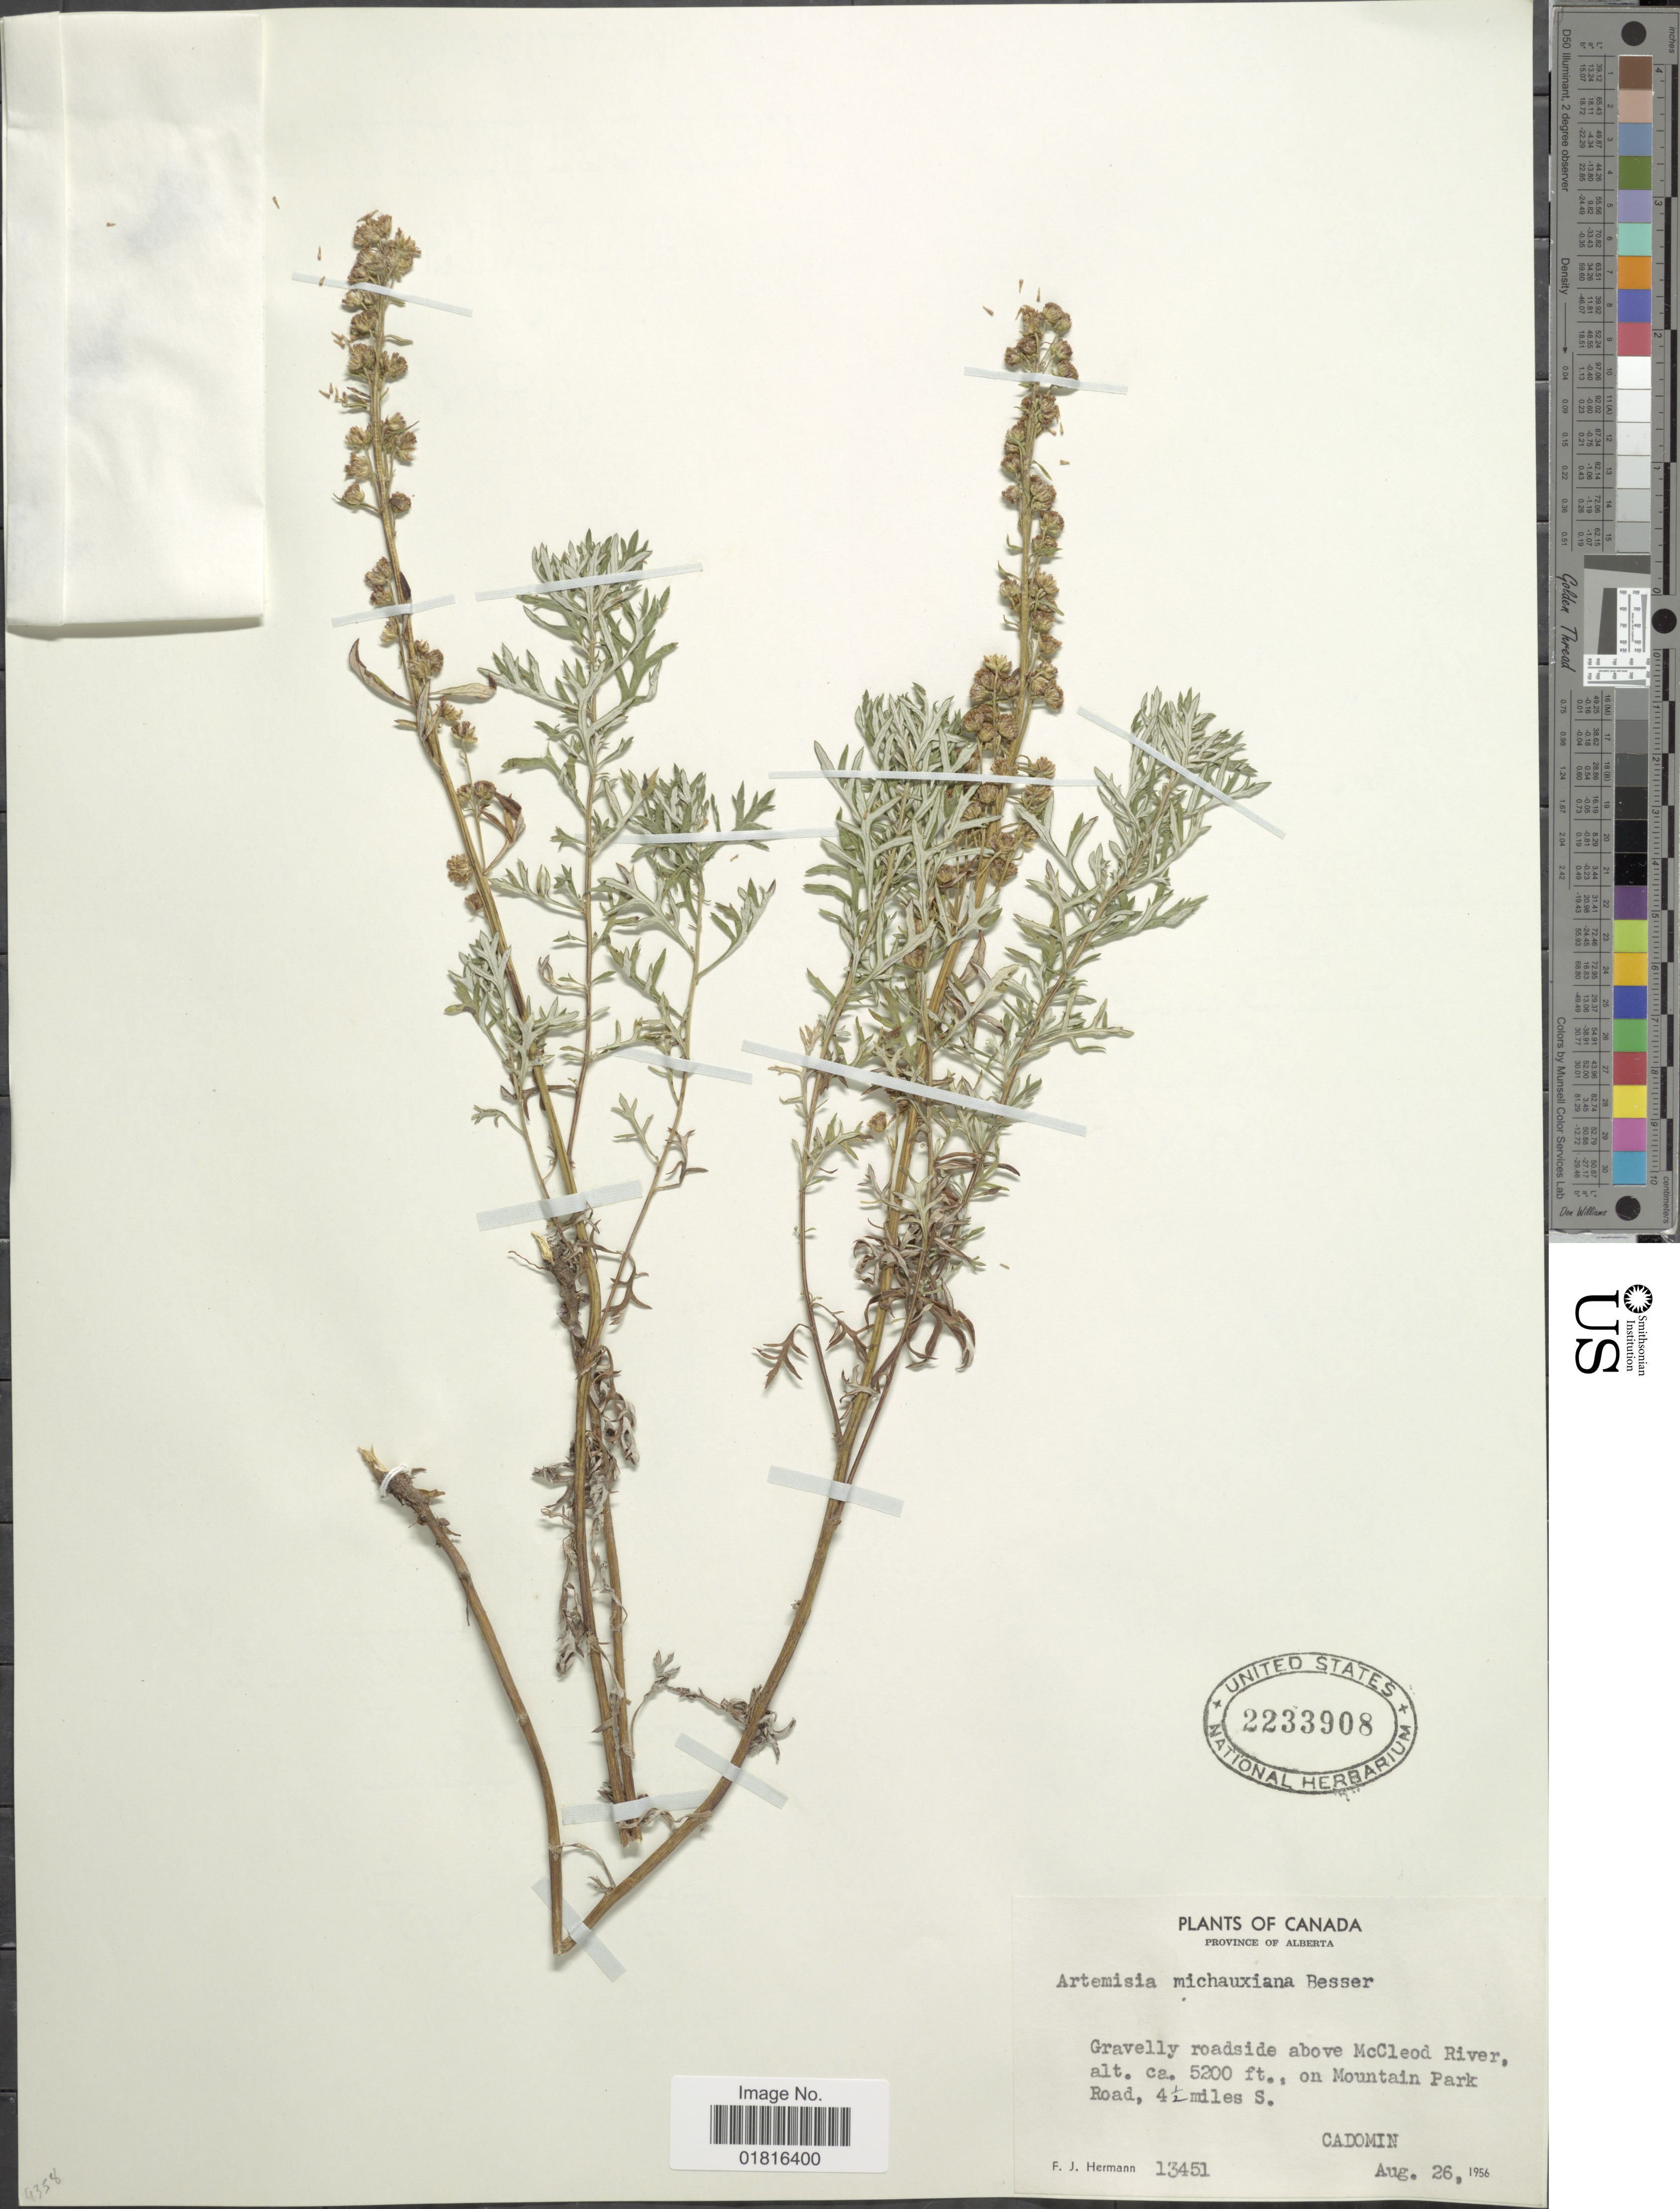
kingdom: Plantae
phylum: Tracheophyta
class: Magnoliopsida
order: Asterales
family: Asteraceae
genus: Artemisia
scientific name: Artemisia michauxiana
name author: Besser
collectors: F. J. Hermann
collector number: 13451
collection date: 1956-08-26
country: Canada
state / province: Alberta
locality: Gravelly roadside above McCleod River., on Mountain Park Road, 4½ miles S. Cadomin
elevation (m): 1585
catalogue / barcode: US 2233908